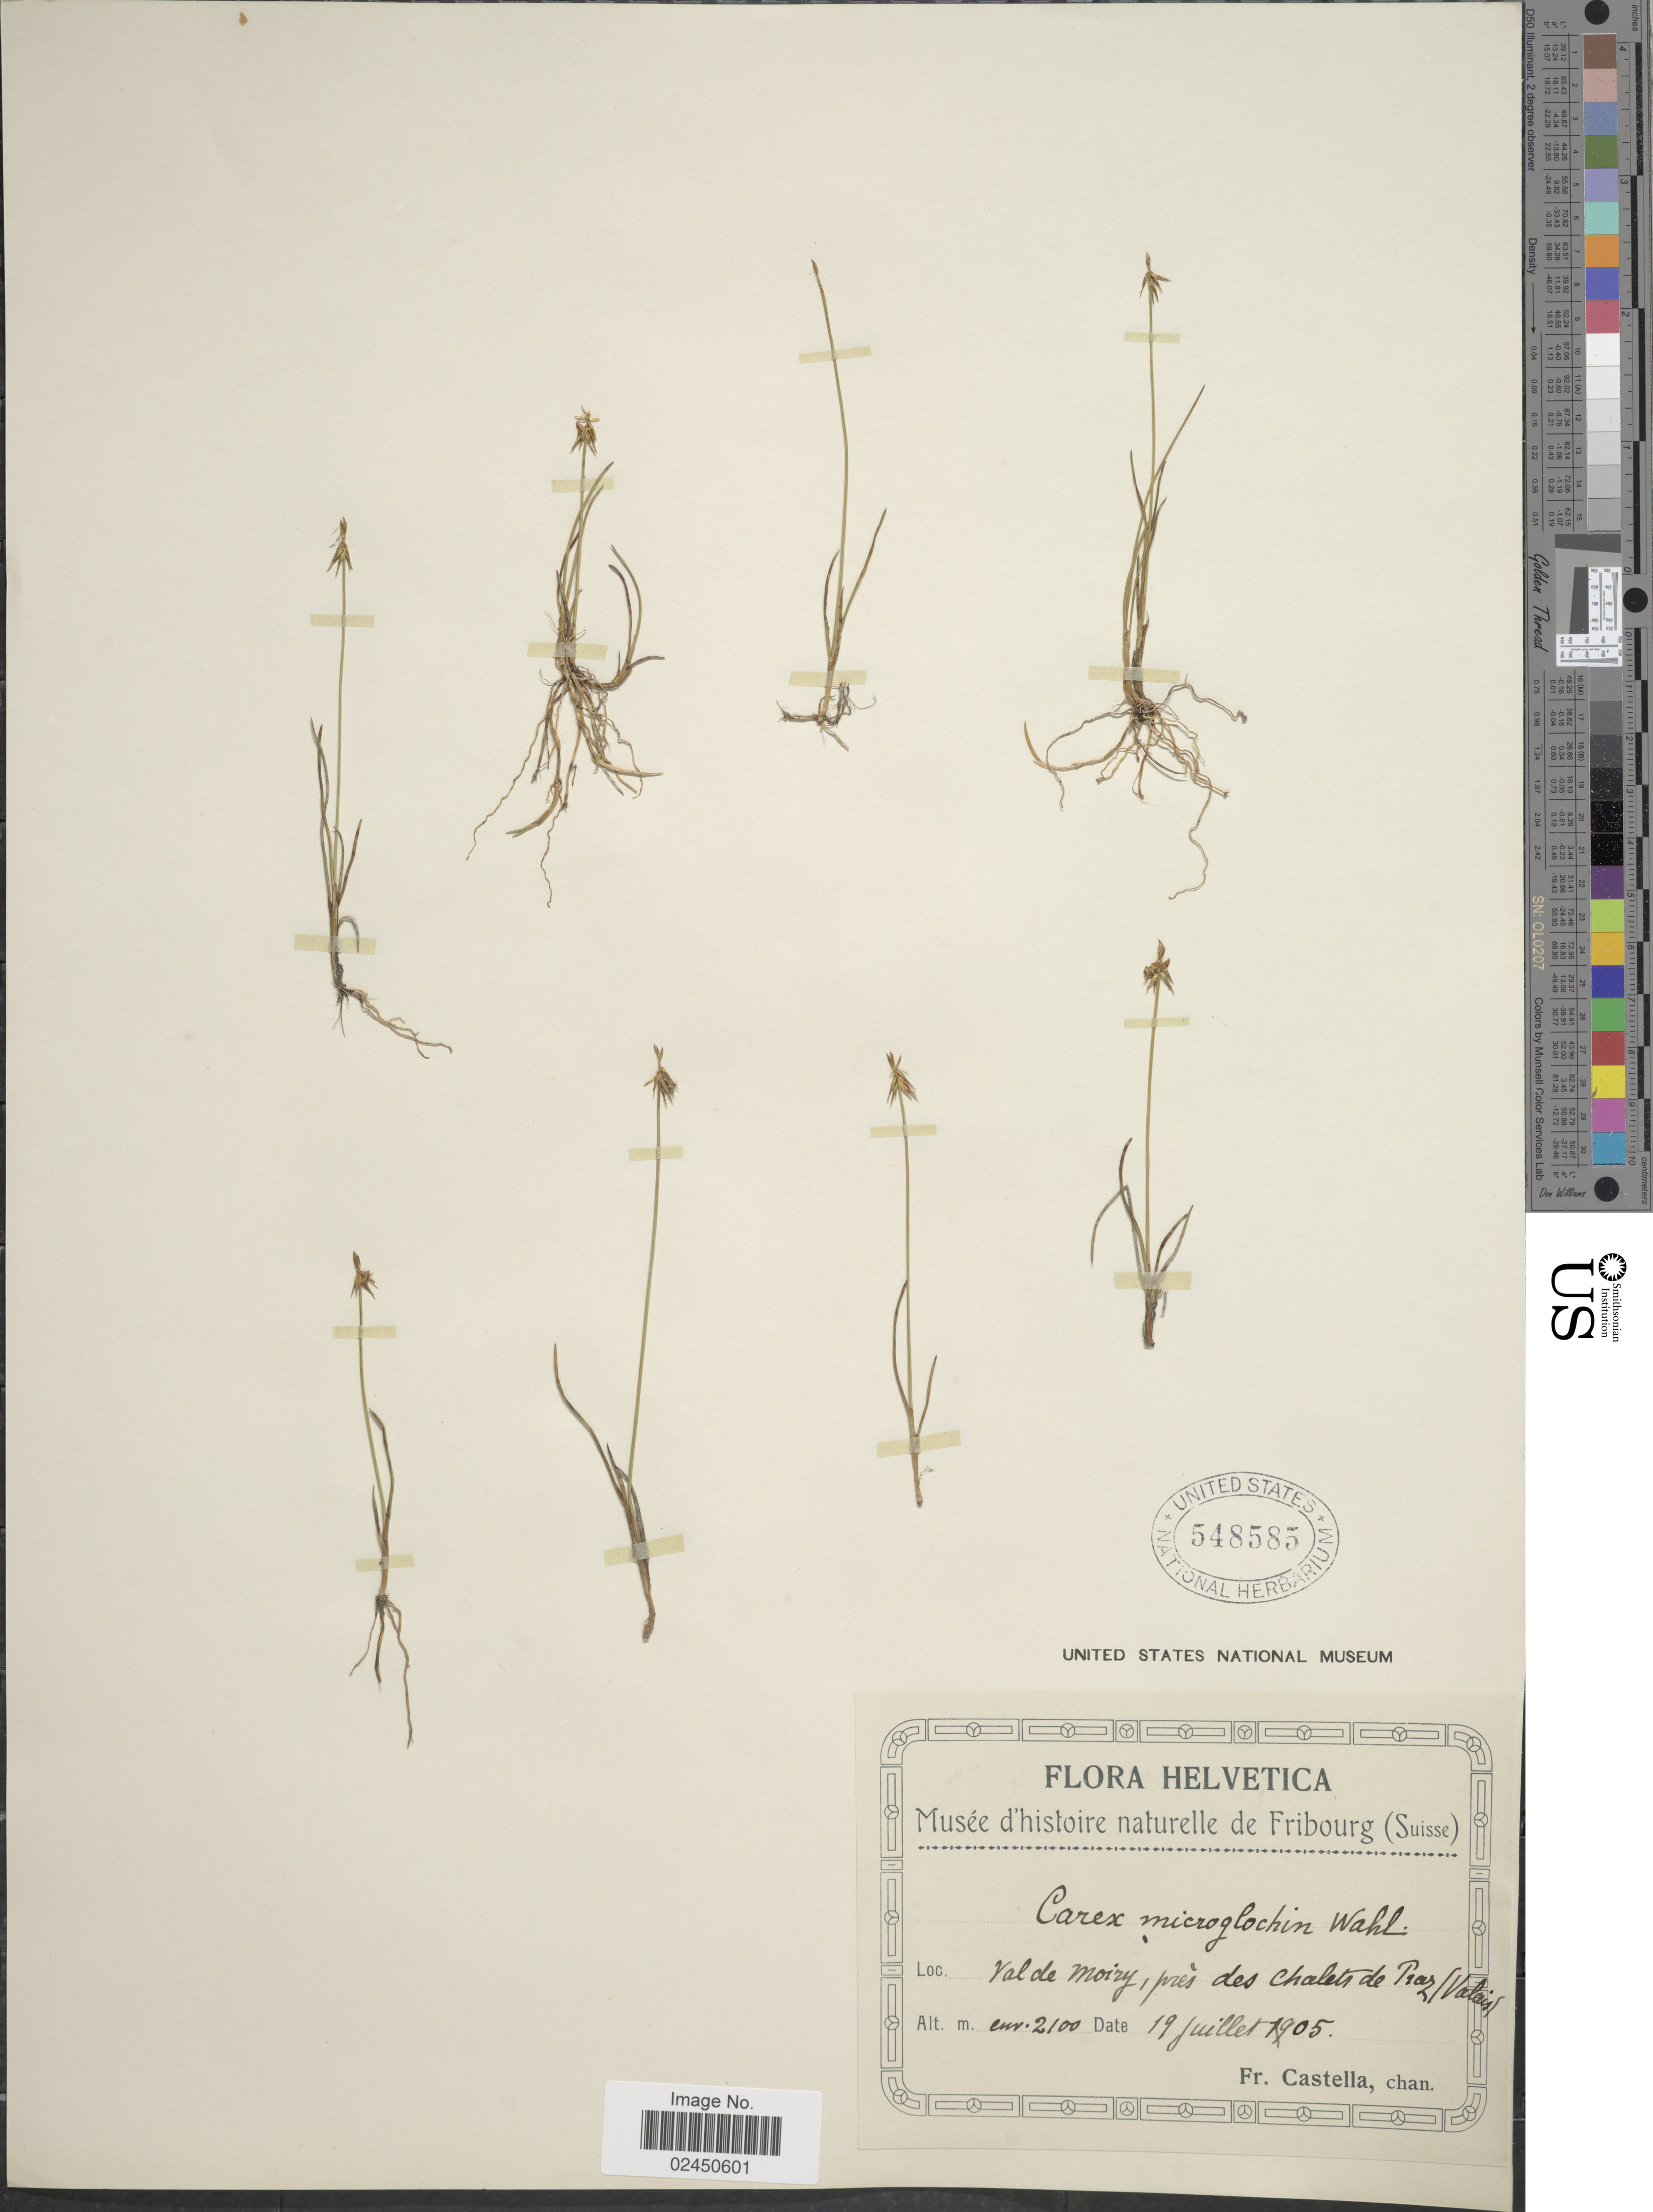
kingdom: Plantae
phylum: Tracheophyta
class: Liliopsida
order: Poales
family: Cyperaceae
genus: Carex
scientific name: Carex microglochin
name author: Wahlenb.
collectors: Fr. Castella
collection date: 1905-07-19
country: Switzerland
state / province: Valais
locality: Helvetica. Val de Moiry, pres des Chalets de Proz (Valais)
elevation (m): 2100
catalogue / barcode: US 548585